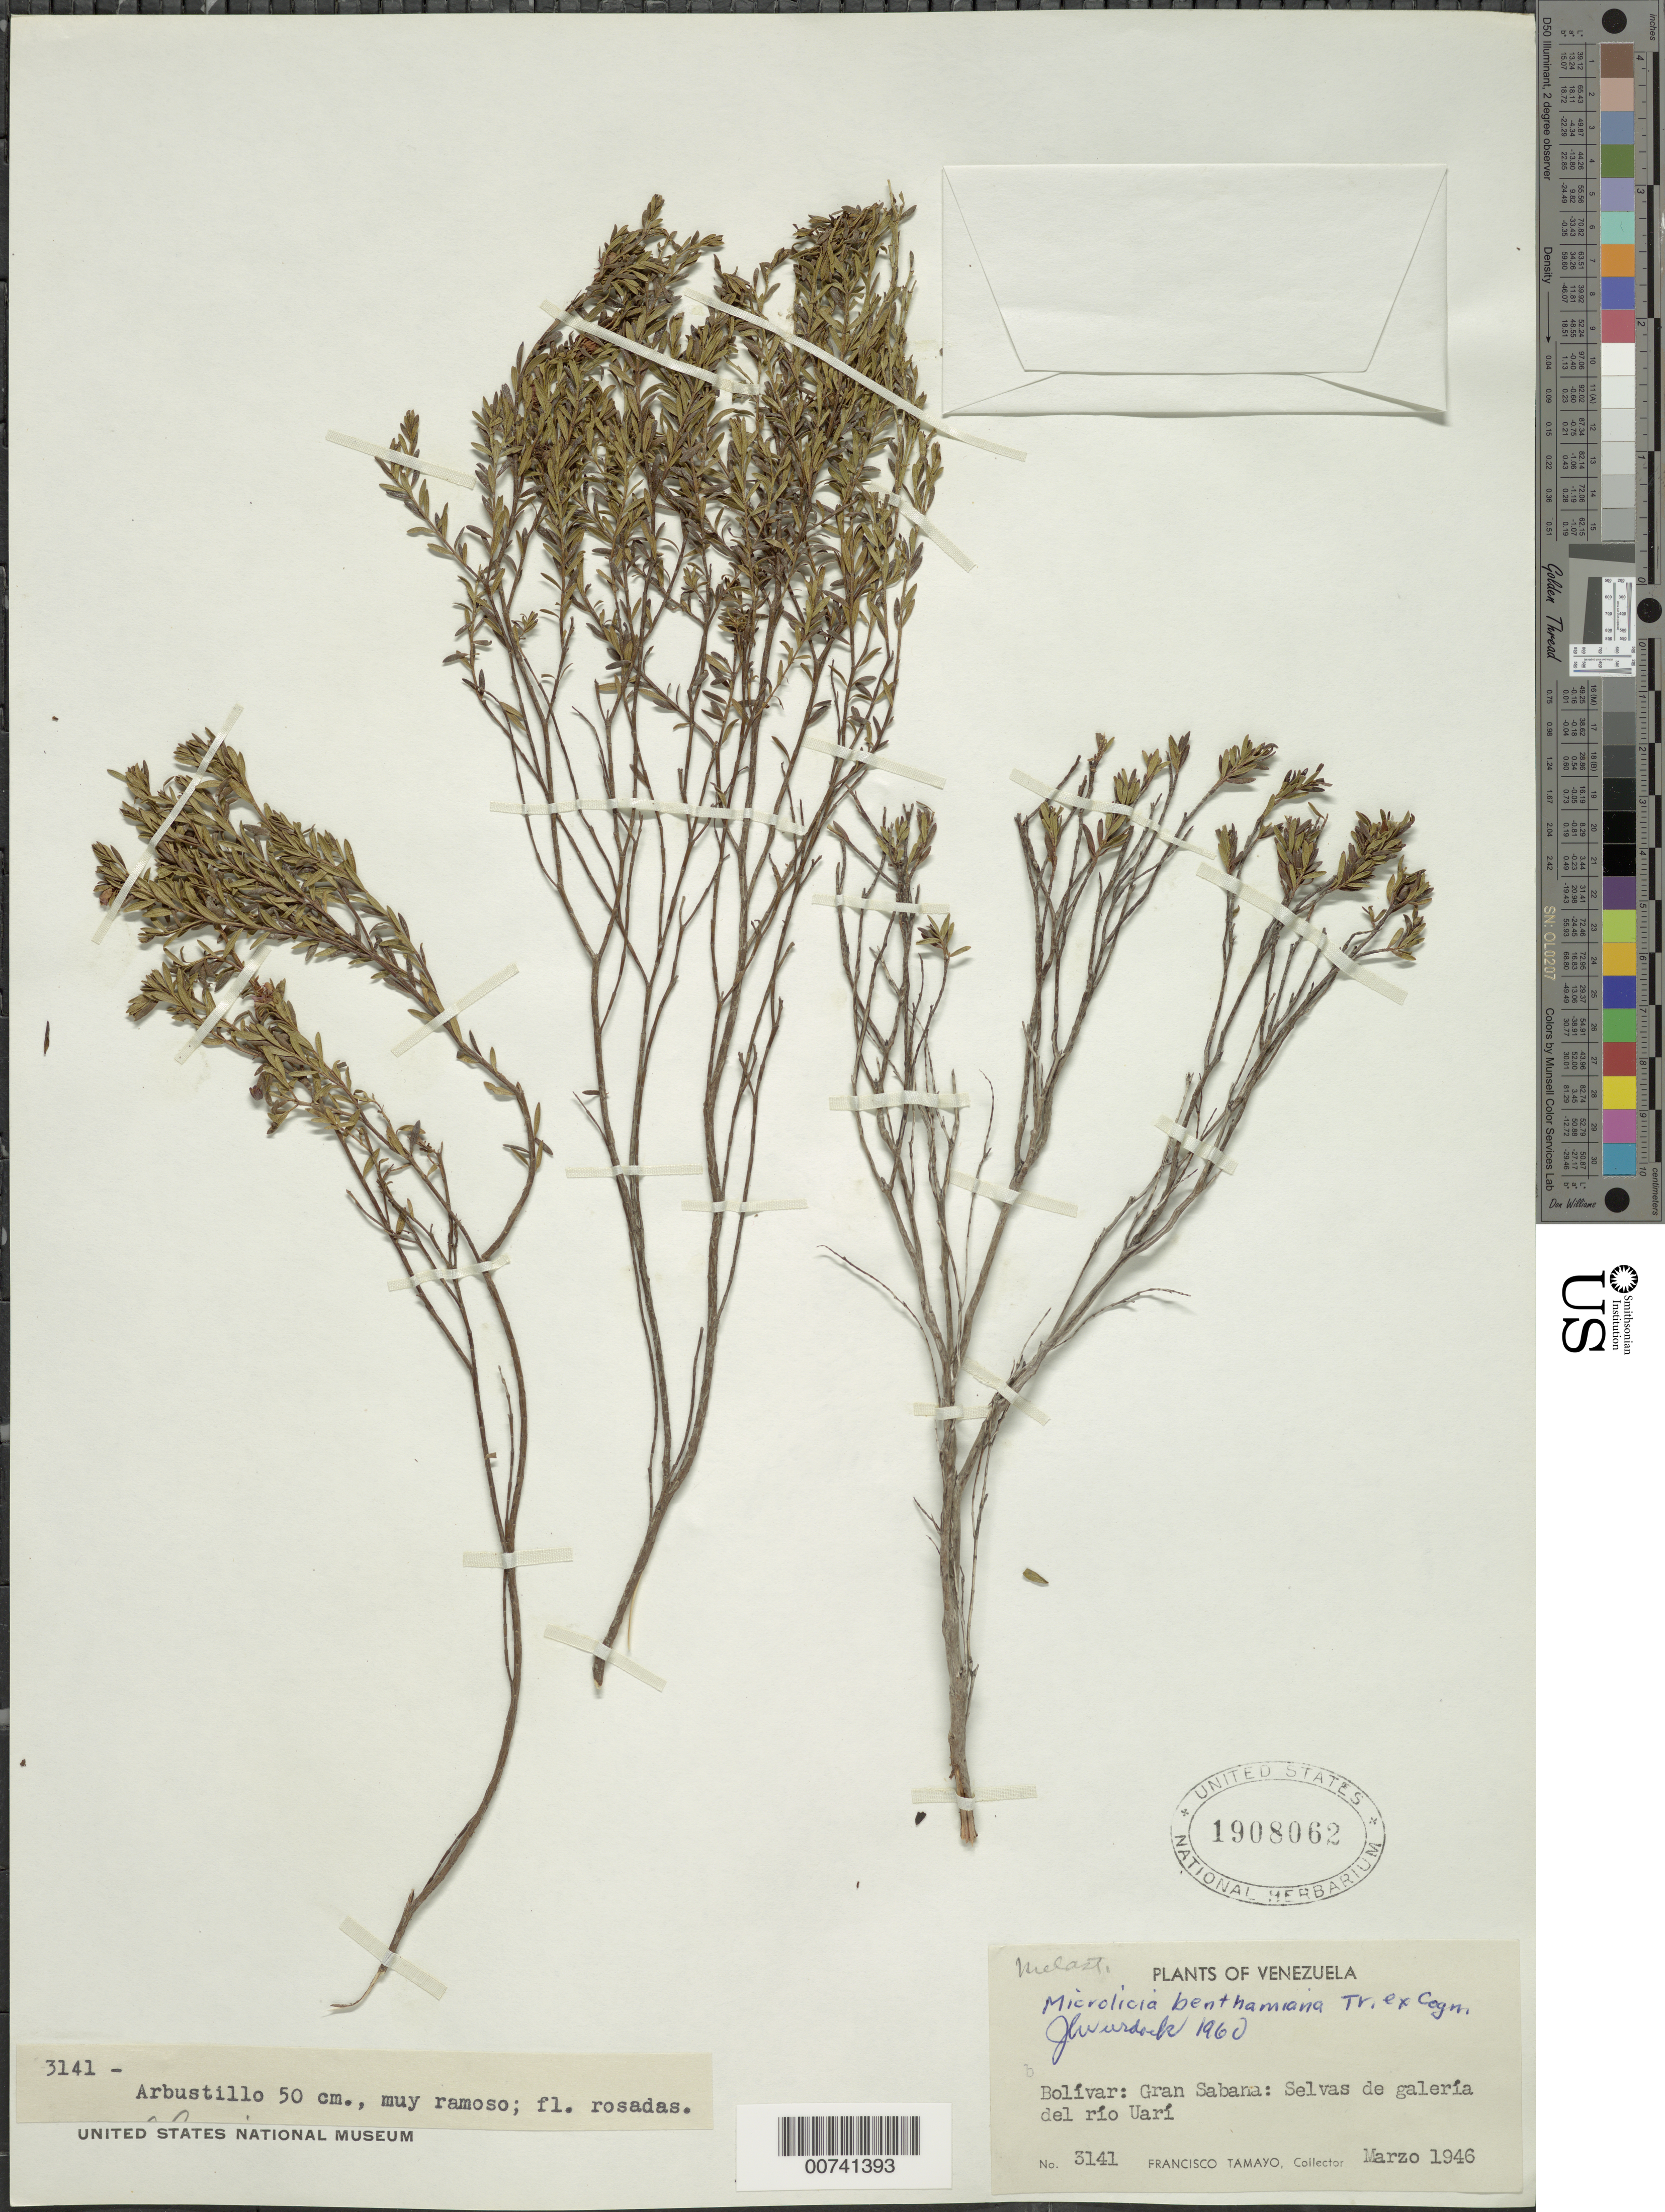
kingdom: Plantae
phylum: Tracheophyta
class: Magnoliopsida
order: Myrtales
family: Melastomataceae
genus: Microlicia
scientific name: Microlicia benthamiana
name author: Triana ex Cogn.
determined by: Wurdack, John J., (US), US (UNITED STATES)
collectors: F. Tamayo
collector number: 3141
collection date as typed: Mar-46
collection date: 1946-03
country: Venezuela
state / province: Bolívar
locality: Gran Sabana, Río Uarí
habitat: Gallery forest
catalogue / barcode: US 1908062